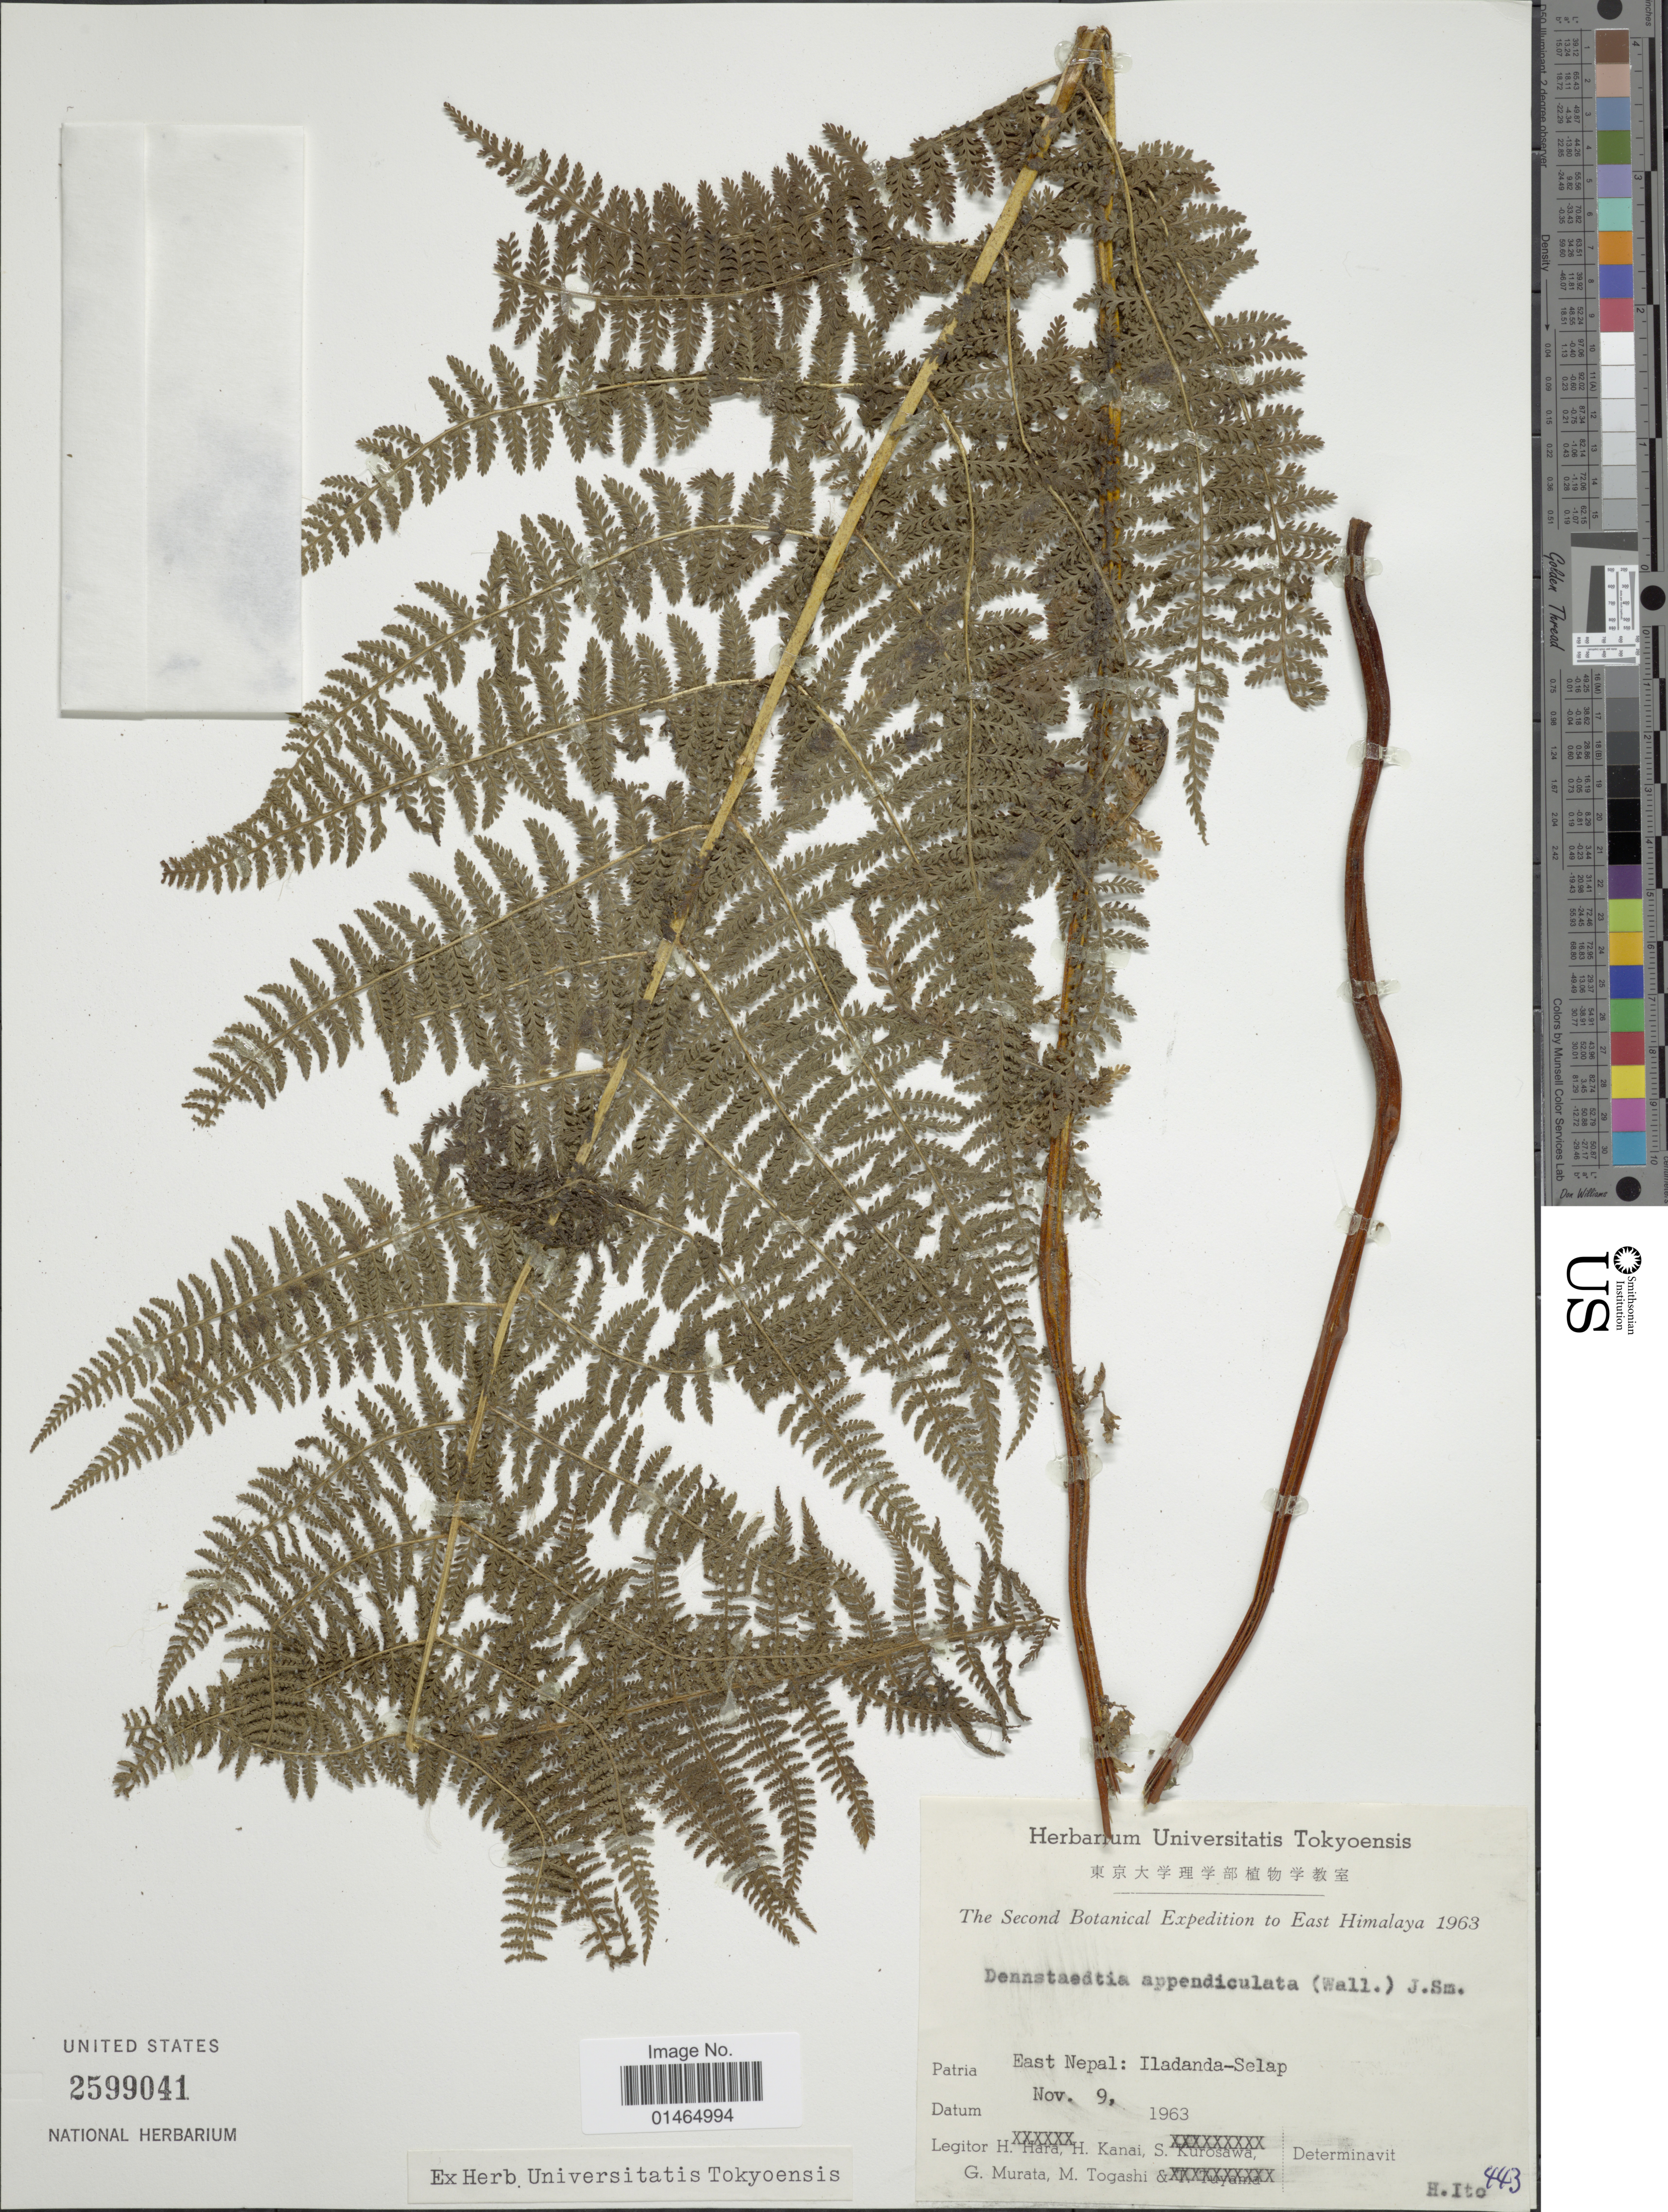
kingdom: Plantae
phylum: Tracheophyta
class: Polypodiopsida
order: Polypodiales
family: Dennstaedtiaceae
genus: Dennstaedtia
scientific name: Dennstaedtia appendiculata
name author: (Wall. ex Hook.) J. Sm.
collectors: H. Kanai, G. Murata & M. Togashi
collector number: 443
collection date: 1963-11-09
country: Nepal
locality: East Nepal: Iladanda-Selap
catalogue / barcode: US 2599041